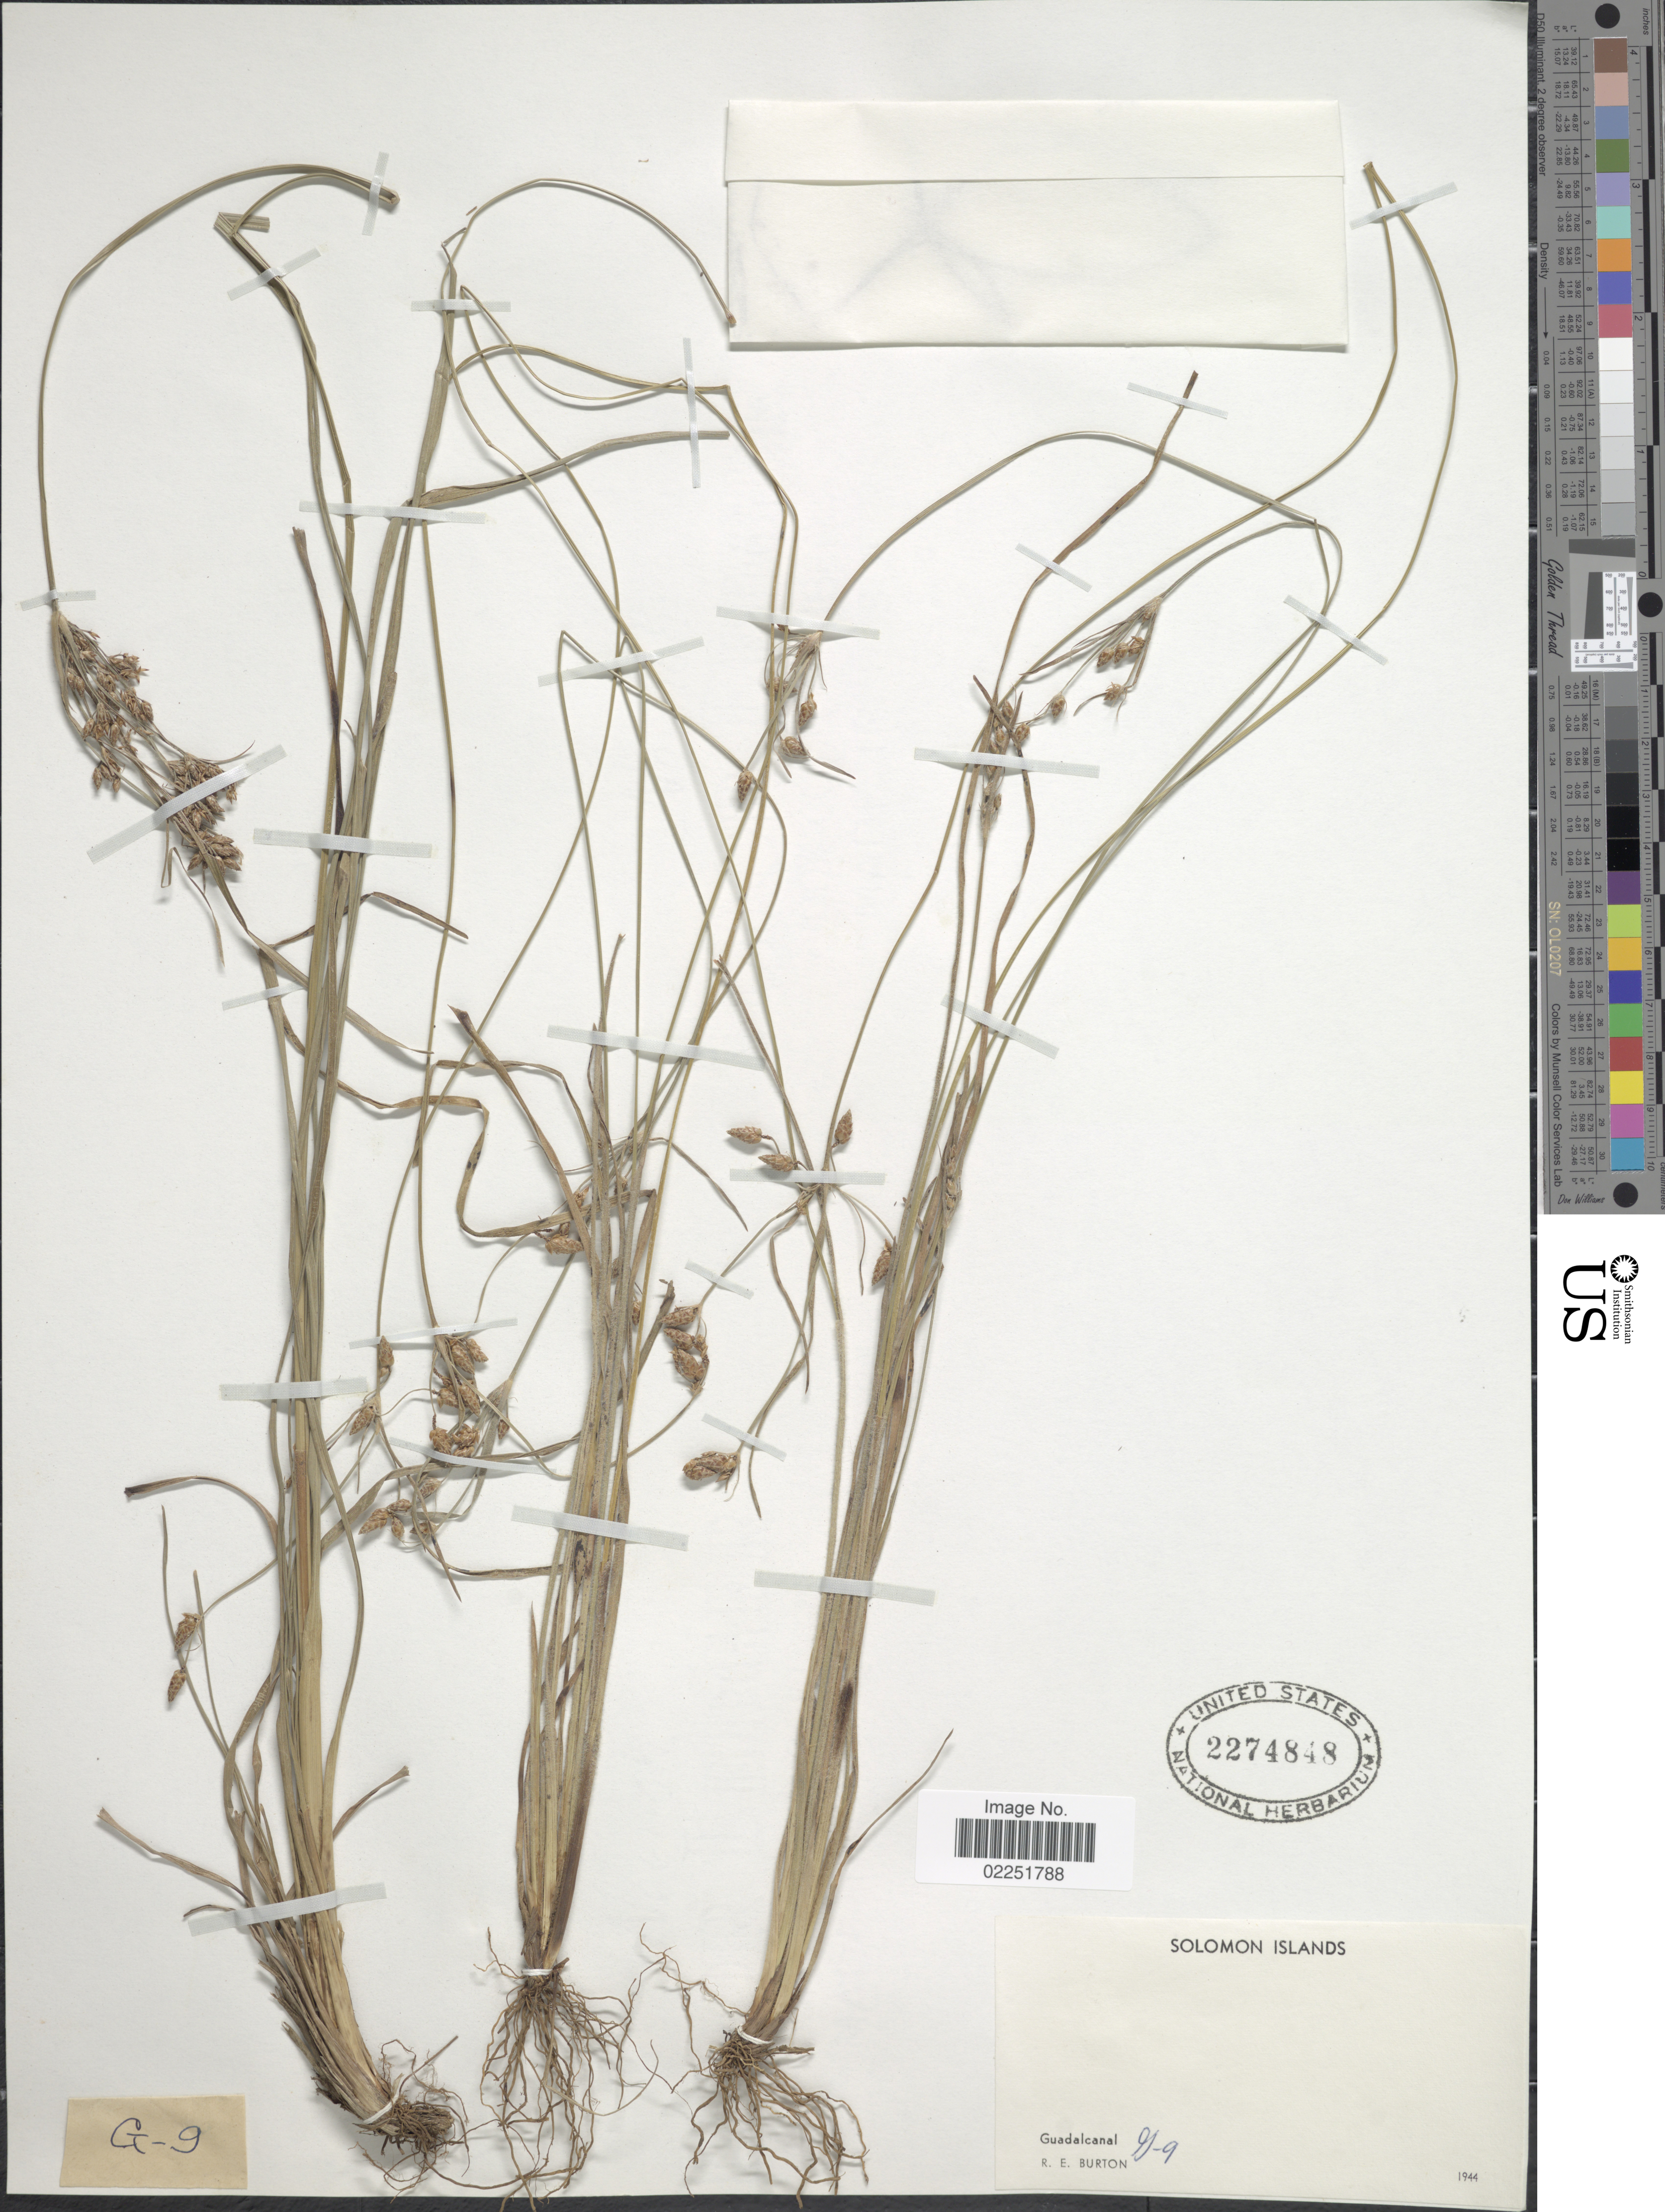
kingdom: Plantae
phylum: Tracheophyta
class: Liliopsida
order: Poales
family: Cyperaceae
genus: Fimbristylis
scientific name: Fimbristylis dichotoma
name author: (L.) Vahl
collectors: R. Burton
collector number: G-9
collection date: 1944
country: Solomon Islands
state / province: Solomon Islands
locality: Guadalcanal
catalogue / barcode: US 2274848